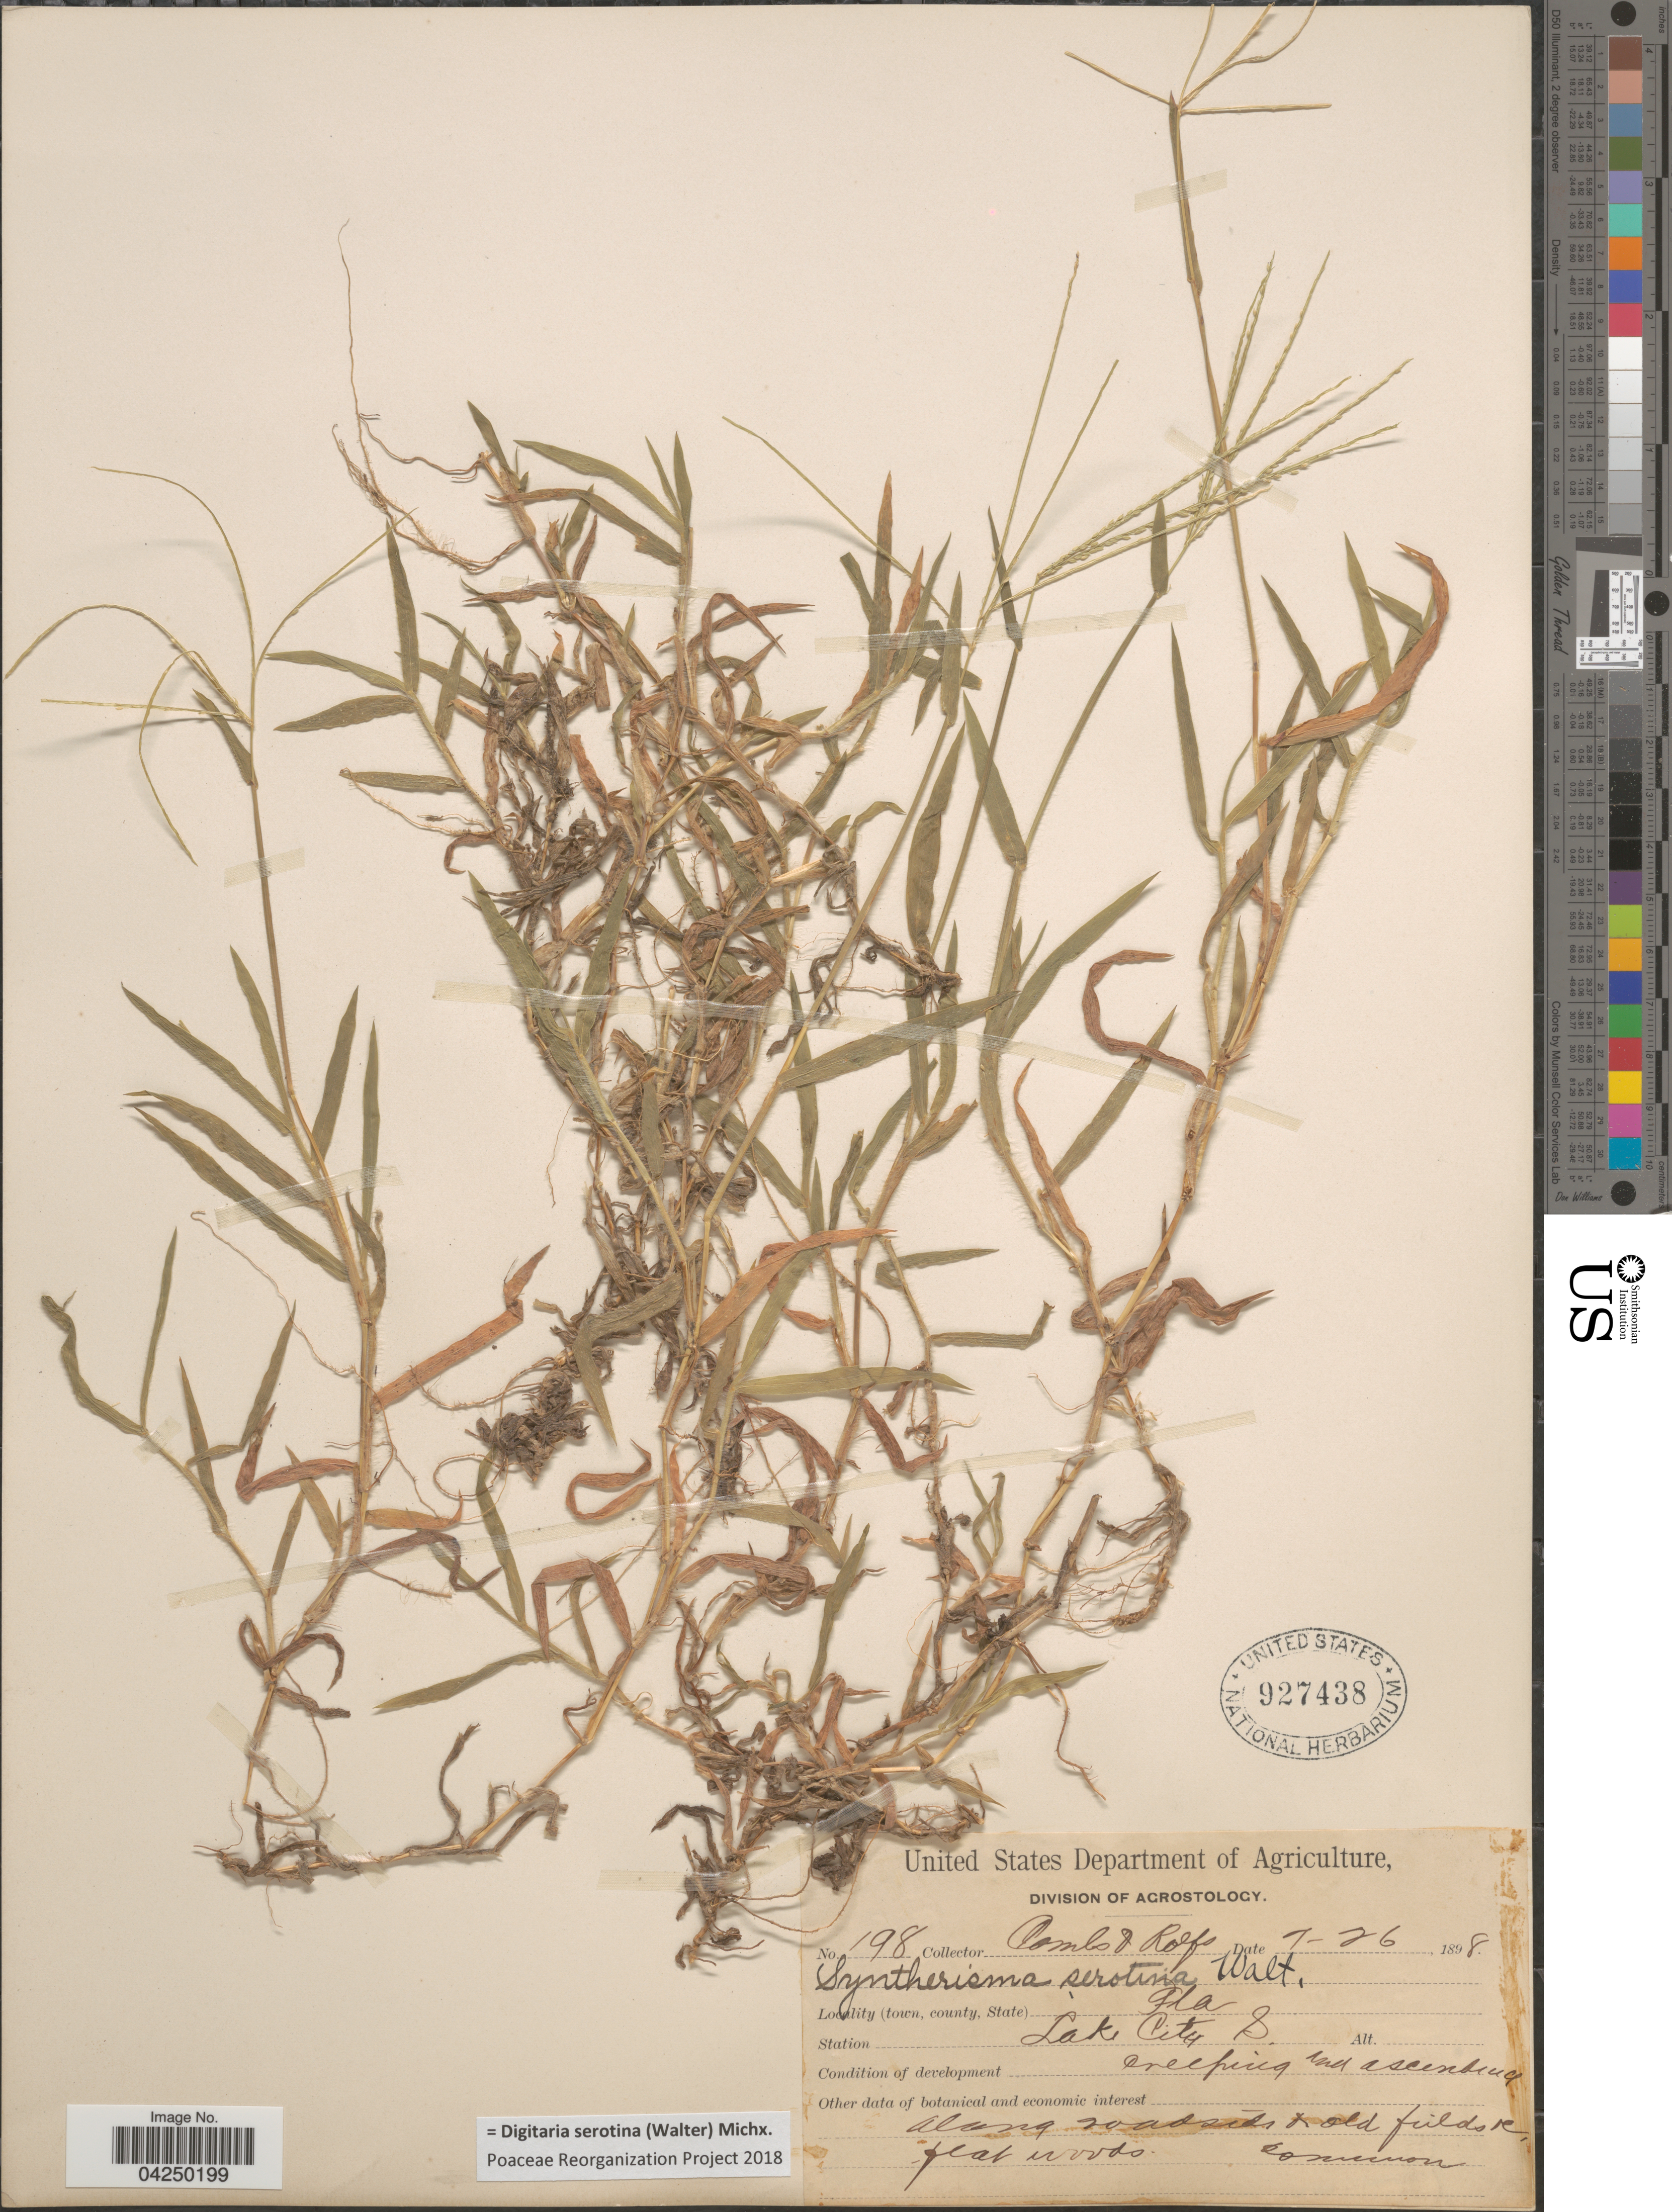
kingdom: Plantae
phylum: Tracheophyta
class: Liliopsida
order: Poales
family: Poaceae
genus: Digitaria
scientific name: Digitaria serotina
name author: (Walter) Michx.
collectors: -. Combs & Rolfs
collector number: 198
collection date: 1898-07-26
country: United States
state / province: Florida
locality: Lake City S. Creeping and ascending along roadside & old fields & flat woods.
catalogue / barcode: US 927438